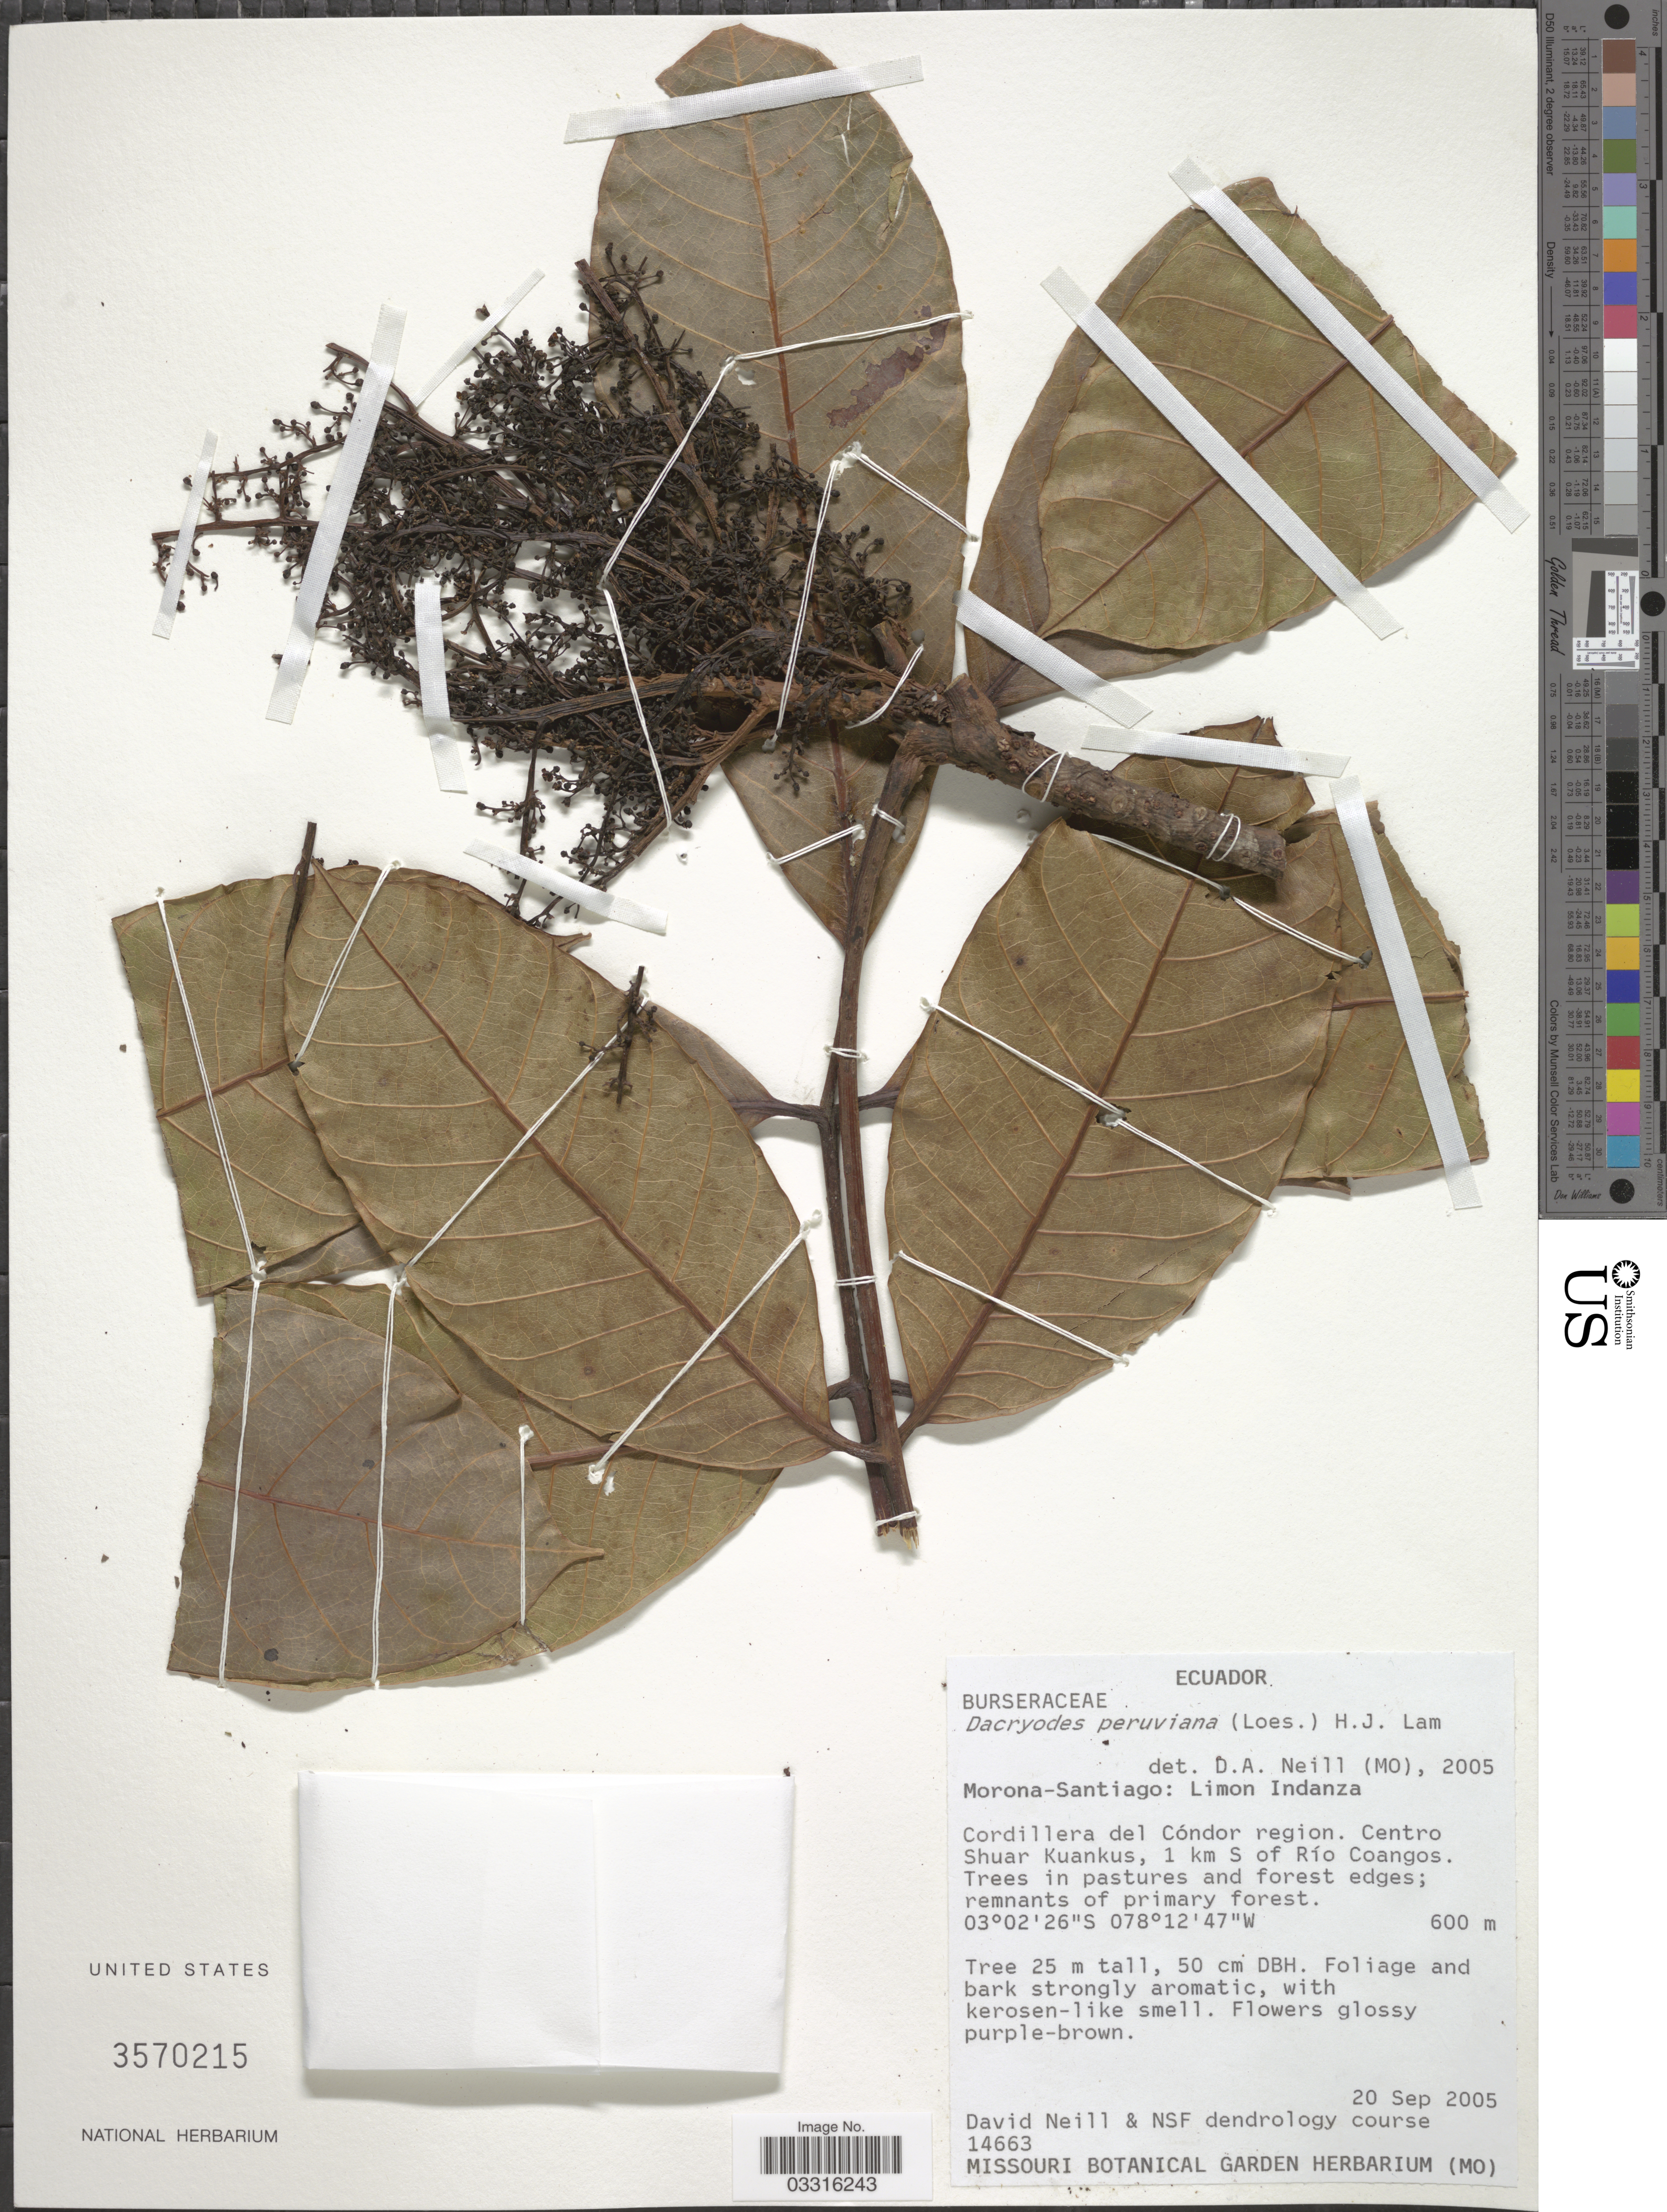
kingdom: Plantae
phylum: Tracheophyta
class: Magnoliopsida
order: Sapindales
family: Burseraceae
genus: Dacryodes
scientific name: Dacryodes peruviana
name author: (Loes.) H.J. Lam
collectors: D. Neill & NSF Dendrology Course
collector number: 14663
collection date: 2005-09-20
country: Ecuador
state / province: Morona-Santiago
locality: Limon Indanza, Cordillera del Cóndor region. Centro Shuar Kuankus, 1 km S of Río Coangos.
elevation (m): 600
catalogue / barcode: US 3570215